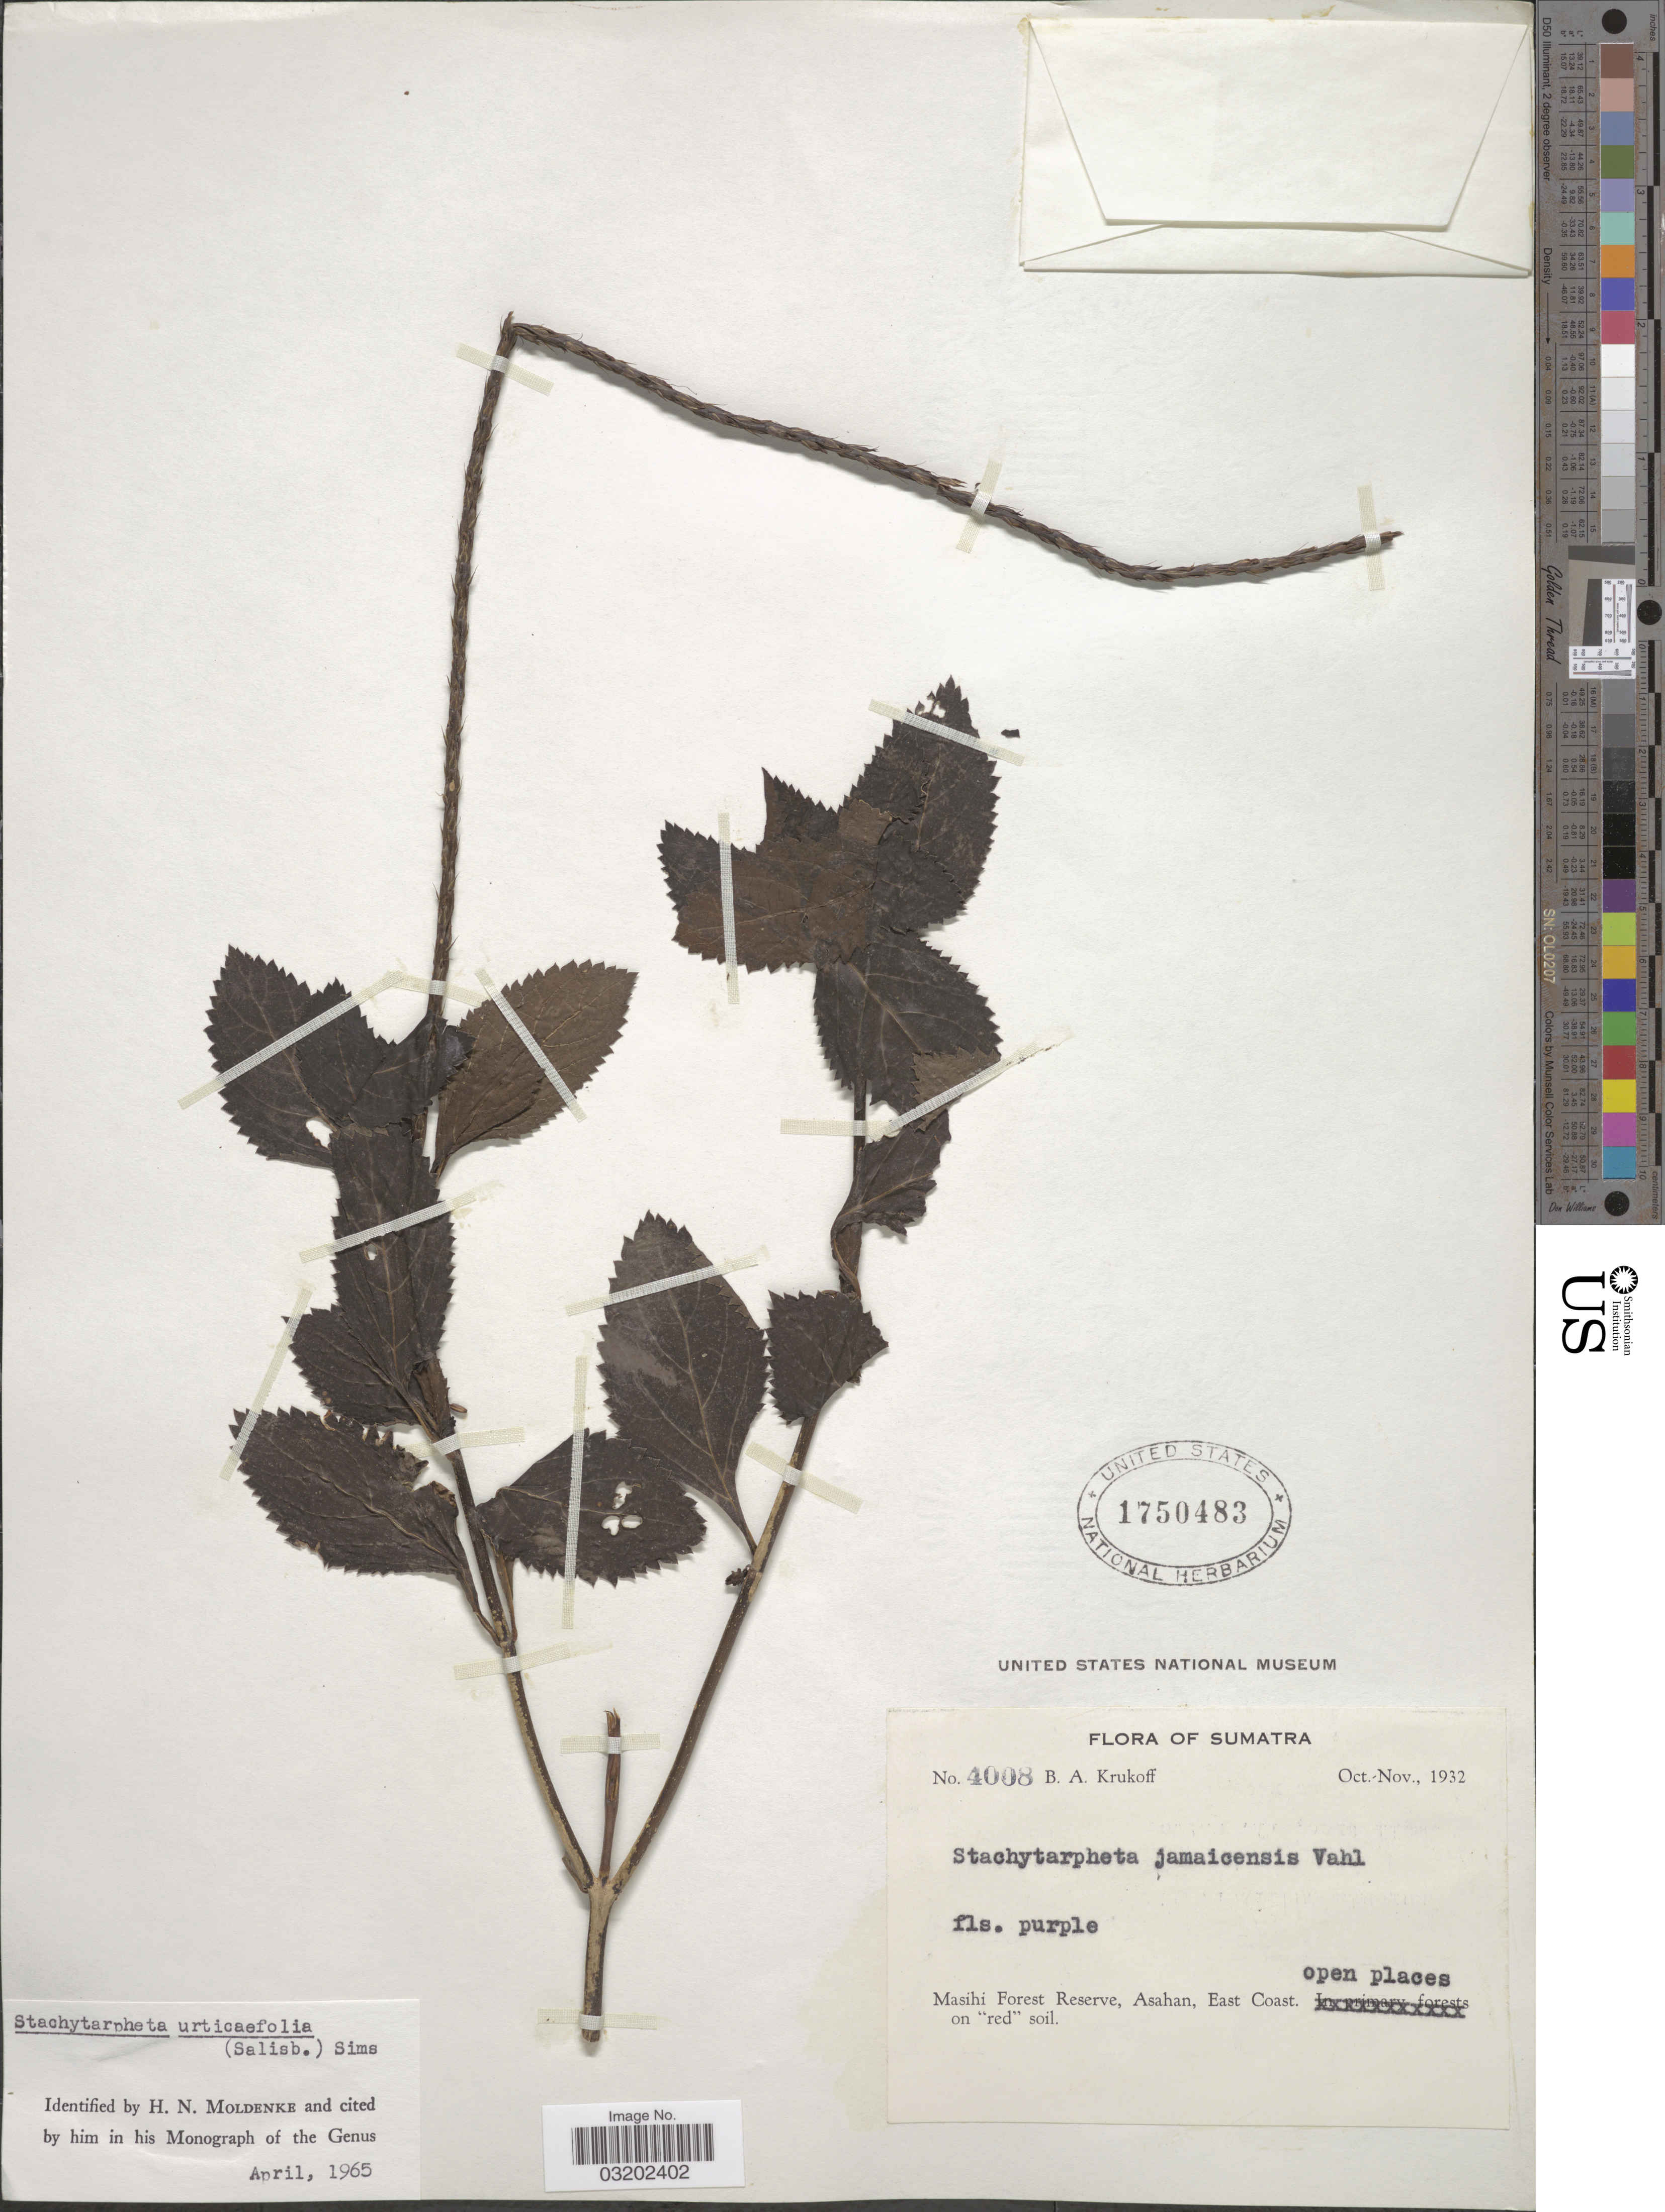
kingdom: Plantae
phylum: Tracheophyta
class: Magnoliopsida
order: Lamiales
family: Verbenaceae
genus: Stachytarpheta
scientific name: Stachytarpheta urticifolia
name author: Sims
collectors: B. A. Krukoff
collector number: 4008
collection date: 1932-10/1932-11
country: Indonesia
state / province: Sumatra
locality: Masihi Forest Reserve, Asahan, East Coast.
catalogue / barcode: US 1750483